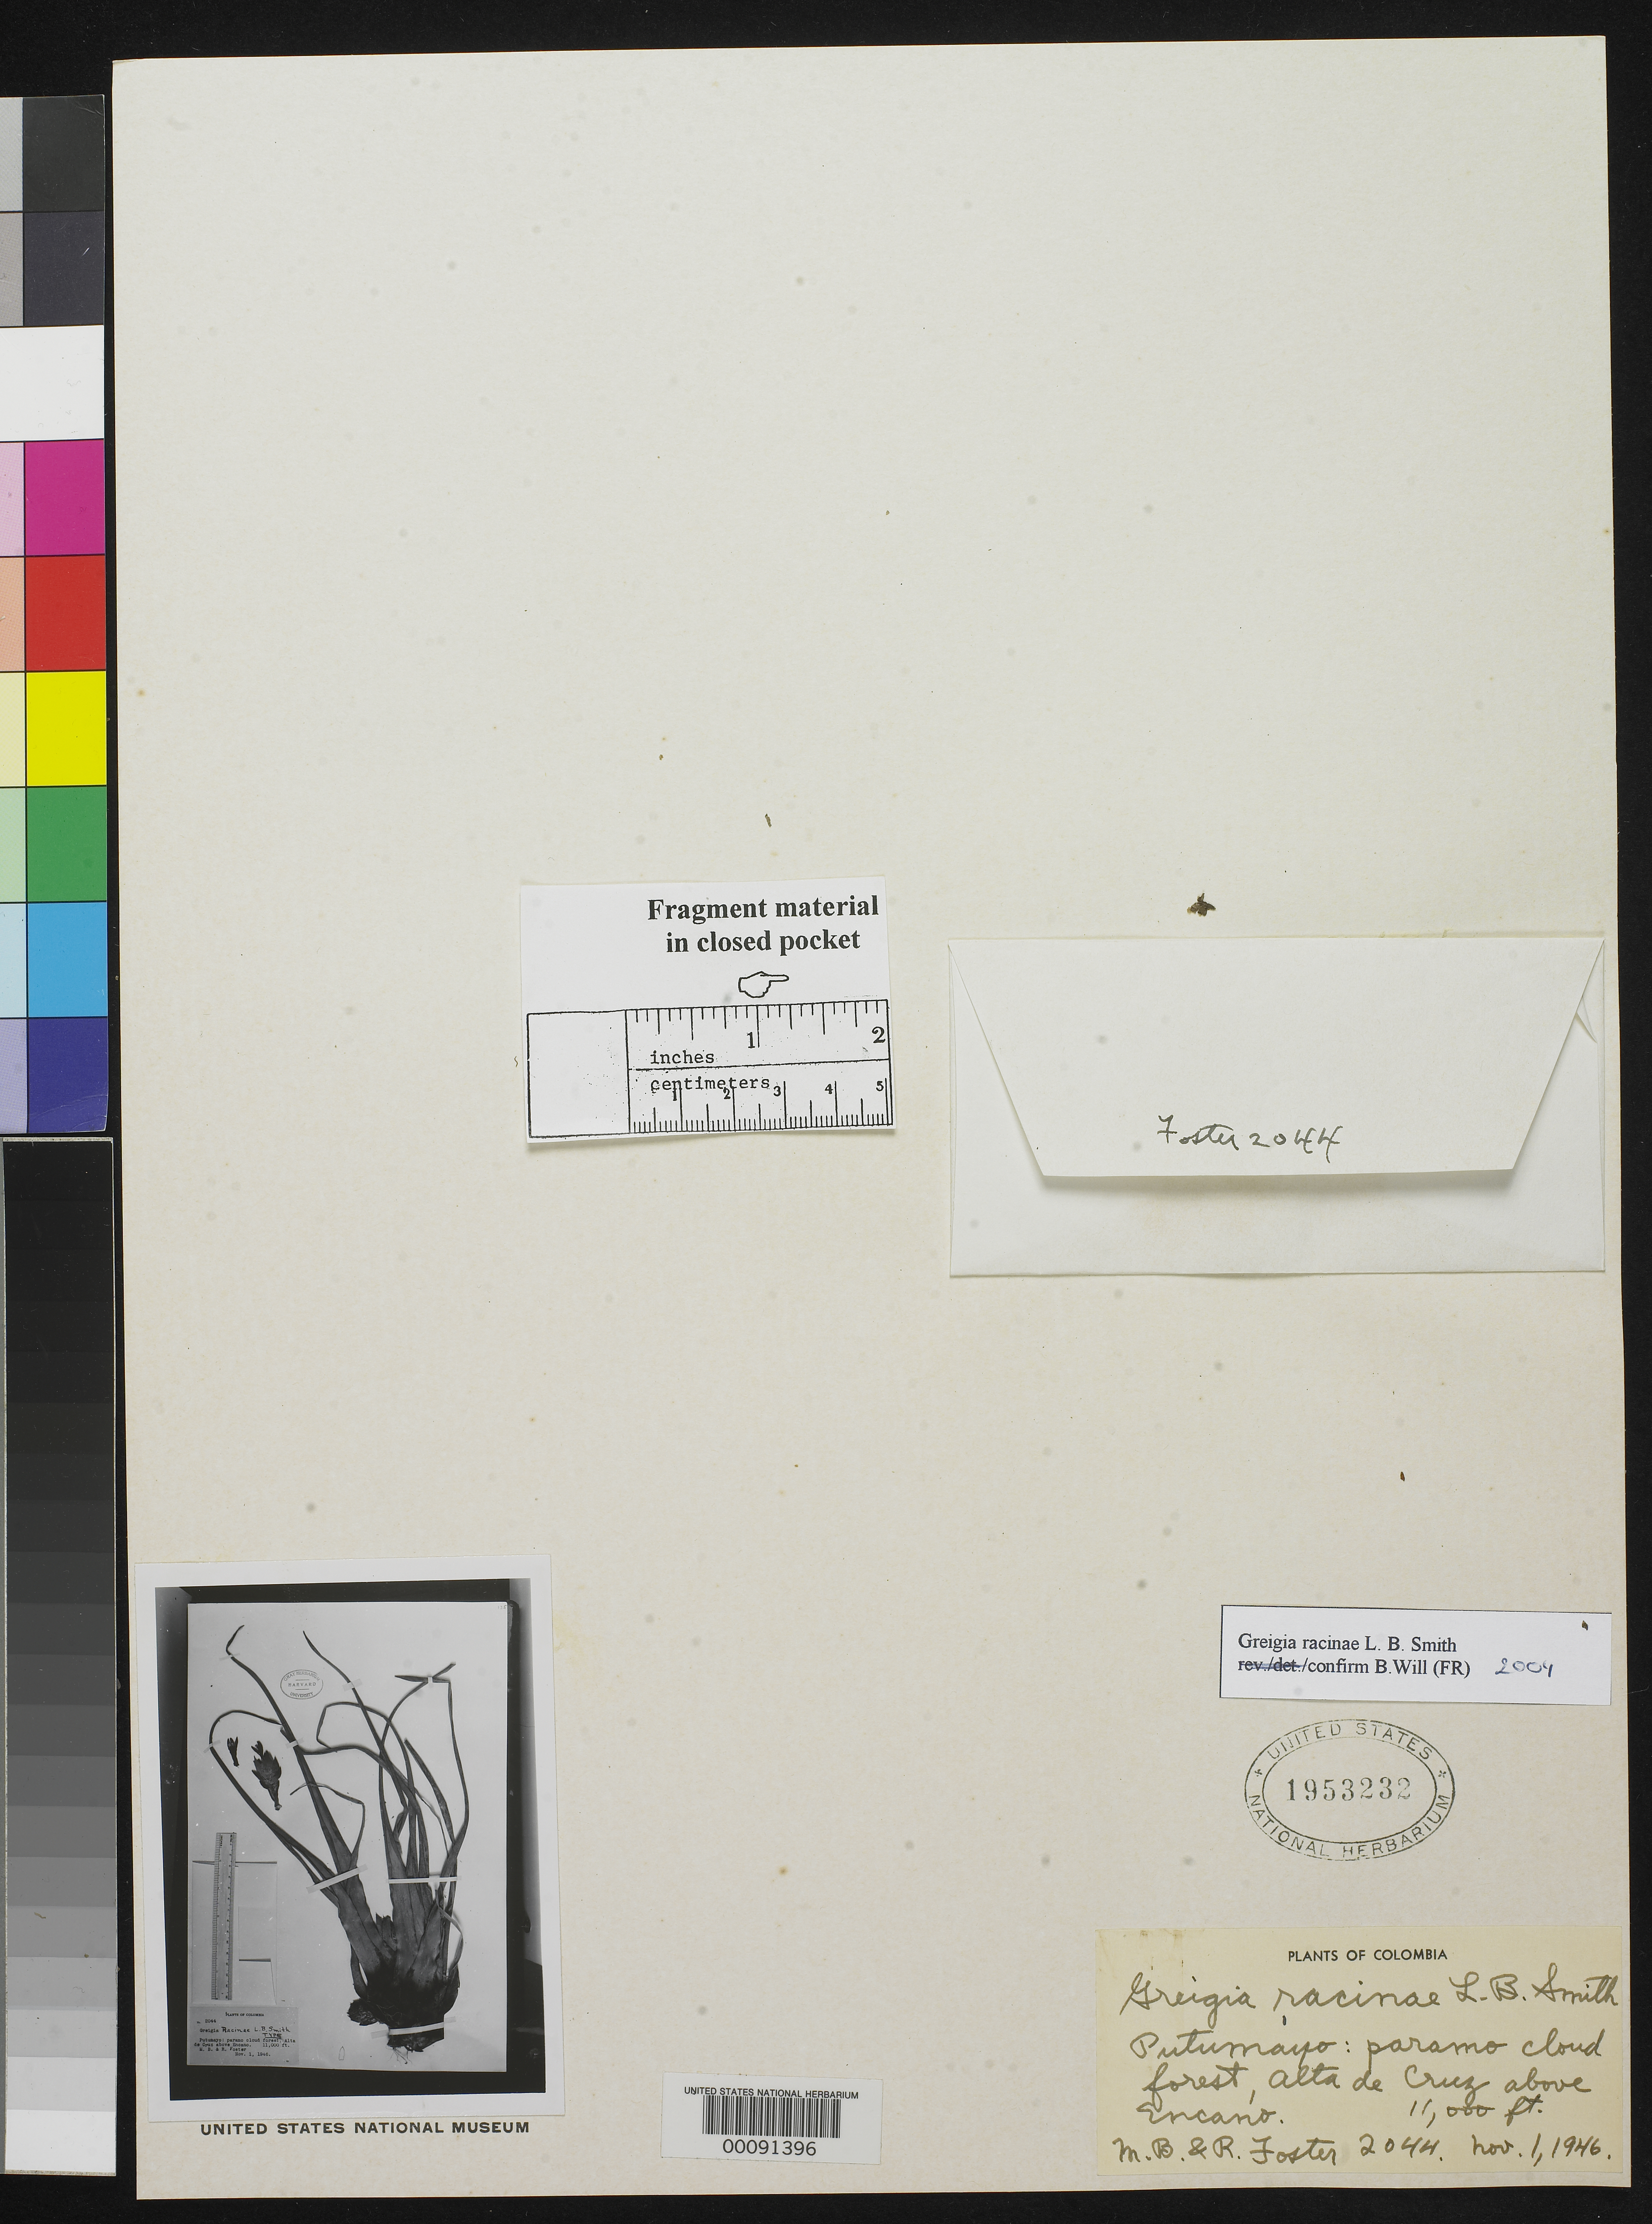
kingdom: Plantae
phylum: Tracheophyta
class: Liliopsida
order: Poales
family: Bromeliaceae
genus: Greigia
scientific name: Greigia racinae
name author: L.B. Sm.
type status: Isotype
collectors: M. B. Foster & R. C. Foster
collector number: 2044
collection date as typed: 01 Nov 1946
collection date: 1946-11-01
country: Colombia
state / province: Putumayo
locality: Alto de Cruz, above Encaño.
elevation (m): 3300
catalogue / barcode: US 1953232